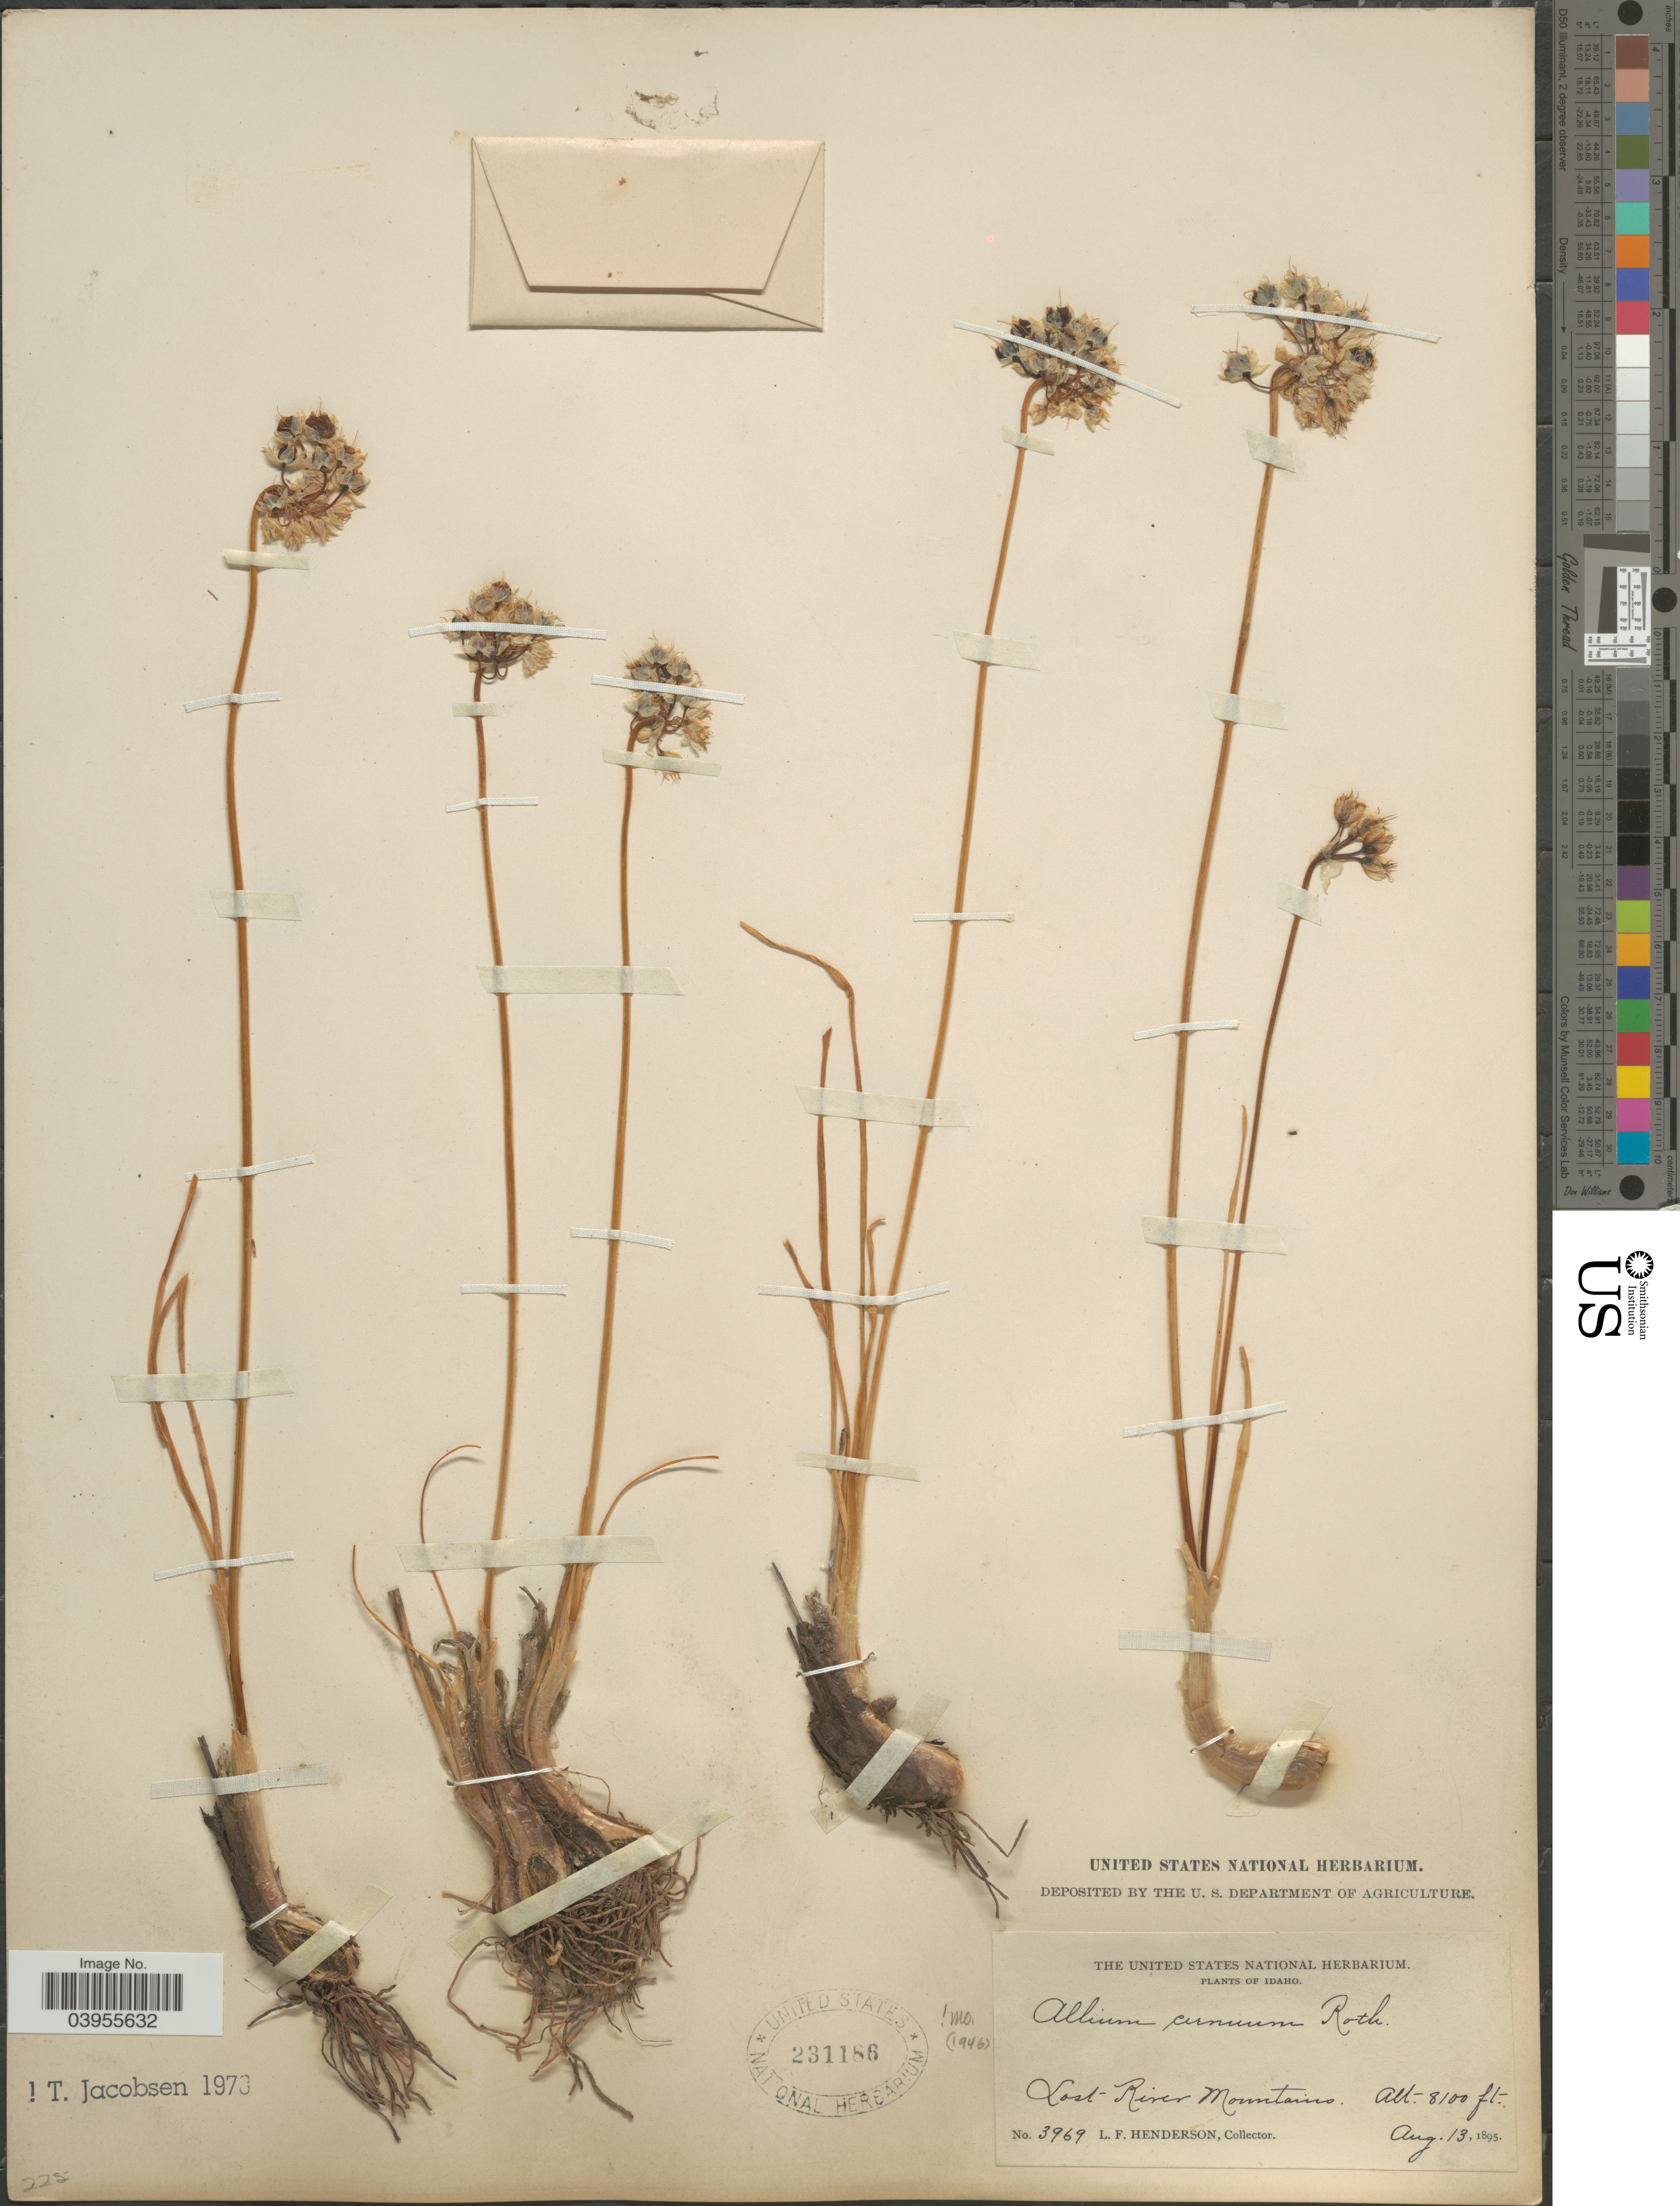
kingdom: Plantae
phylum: Tracheophyta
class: Liliopsida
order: Asparagales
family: Amaryllidaceae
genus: Allium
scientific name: Allium cernuum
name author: Roth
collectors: L. Henderson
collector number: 3969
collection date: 1895-08-13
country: United States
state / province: Idaho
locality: Lost River Mountains.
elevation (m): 2469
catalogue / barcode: US 231186